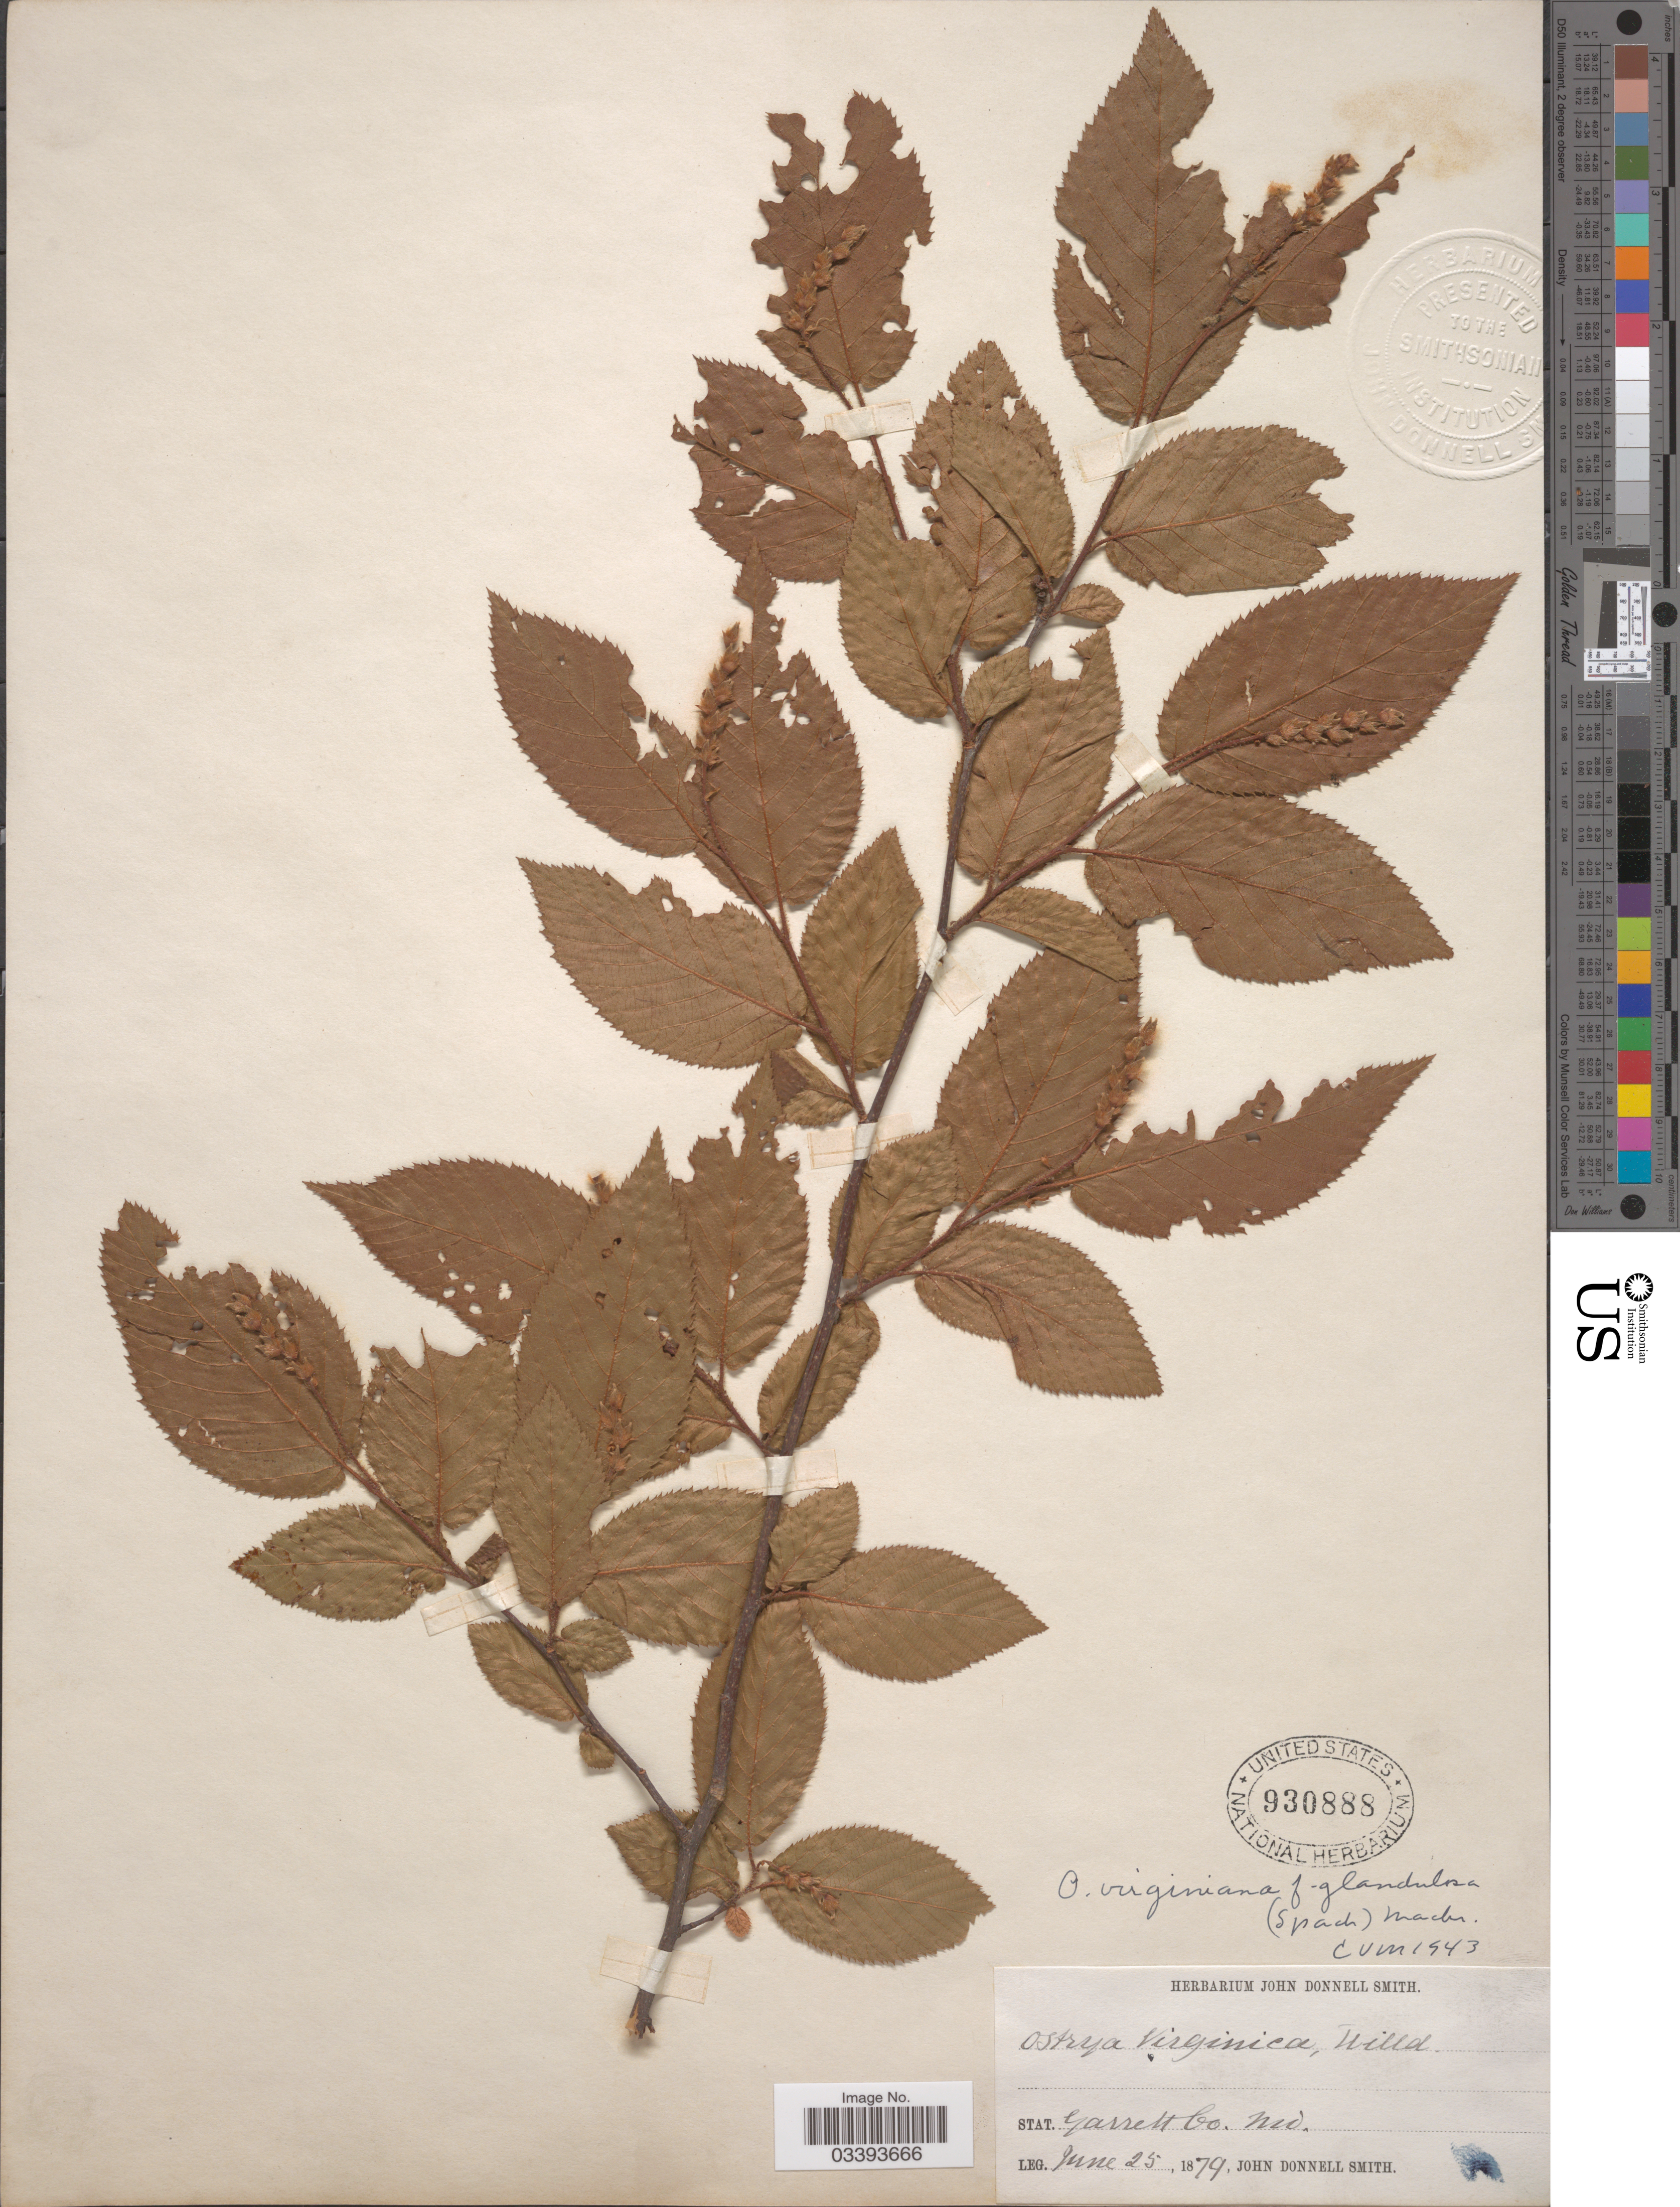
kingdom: Plantae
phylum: Tracheophyta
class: Magnoliopsida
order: Fagales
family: Betulaceae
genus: Ostrya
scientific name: Ostrya virginiana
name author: (Mill.) K. Koch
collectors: J. Donnell Smith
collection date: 1879-06-25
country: United States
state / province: Maryland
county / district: Garrett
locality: Garrett Co. Md.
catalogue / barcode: US 930888